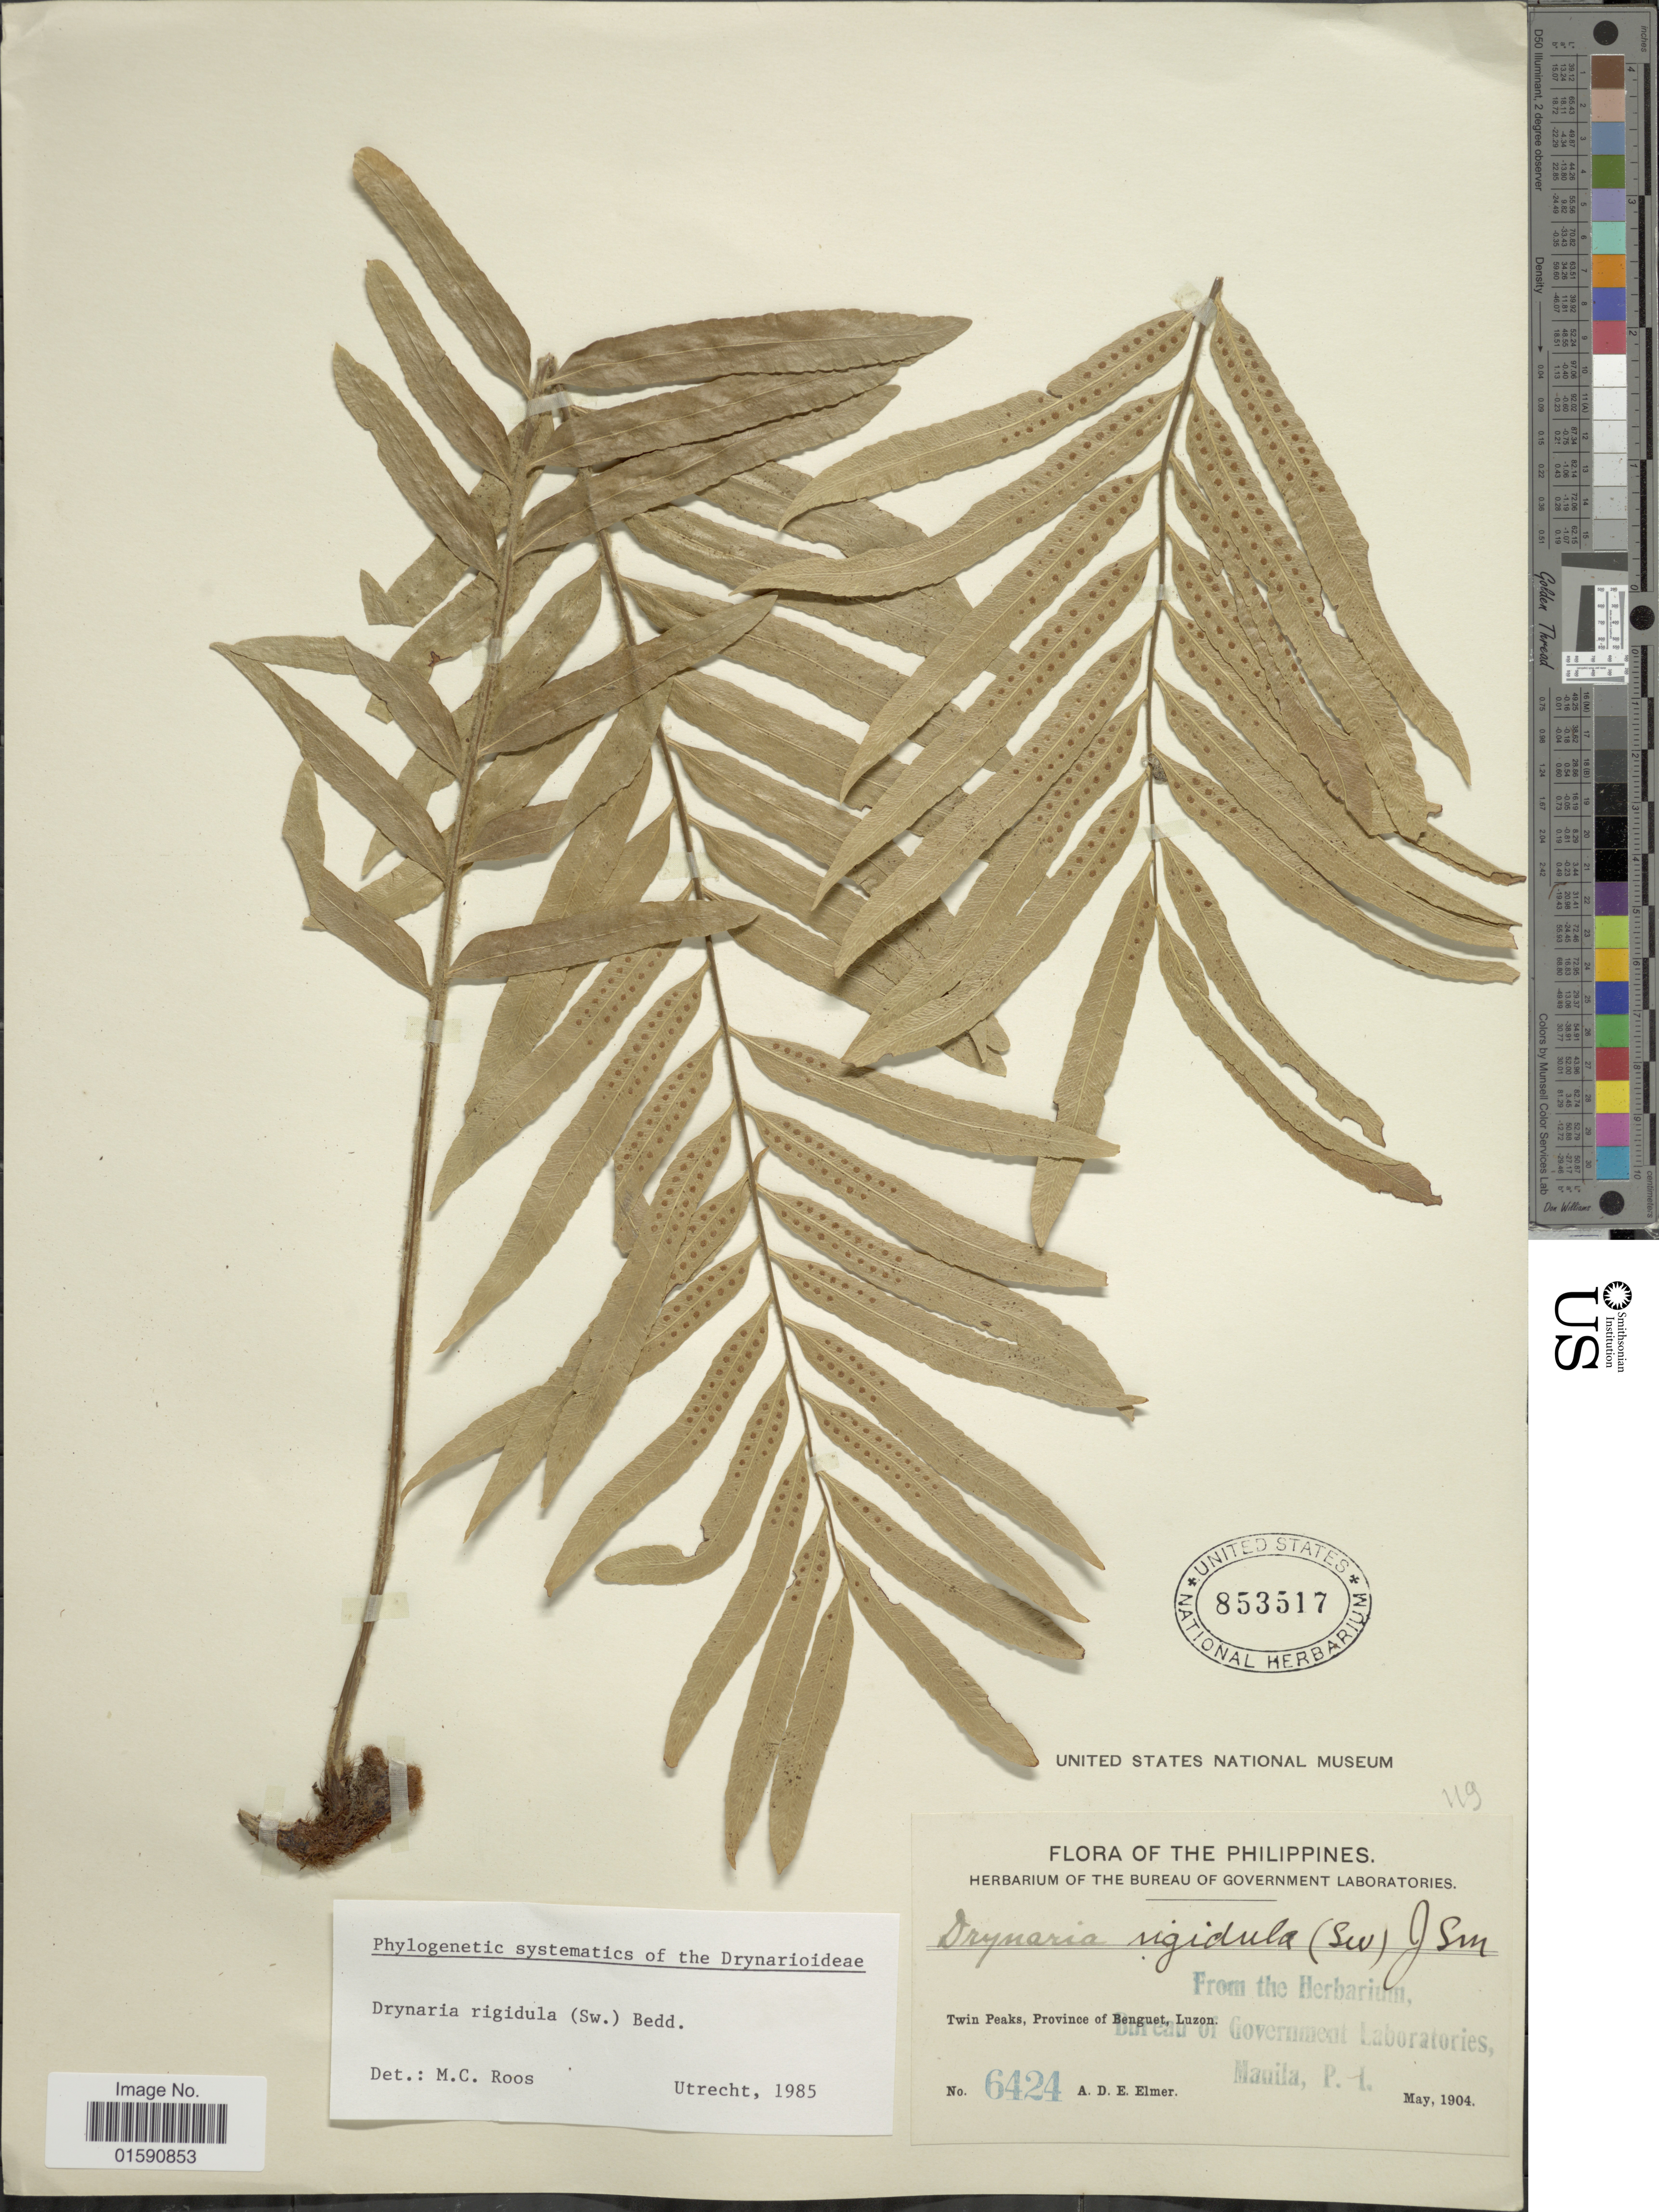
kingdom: Plantae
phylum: Tracheophyta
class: Polypodiopsida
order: Polypodiales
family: Polypodiaceae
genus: Drynaria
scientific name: Drynaria rigidula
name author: (Sw.) Bedd.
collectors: A. D. E. Elmer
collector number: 6424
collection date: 1904-05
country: Philippines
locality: Twin Peaks, Province of Benguet, Luzon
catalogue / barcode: US 853517